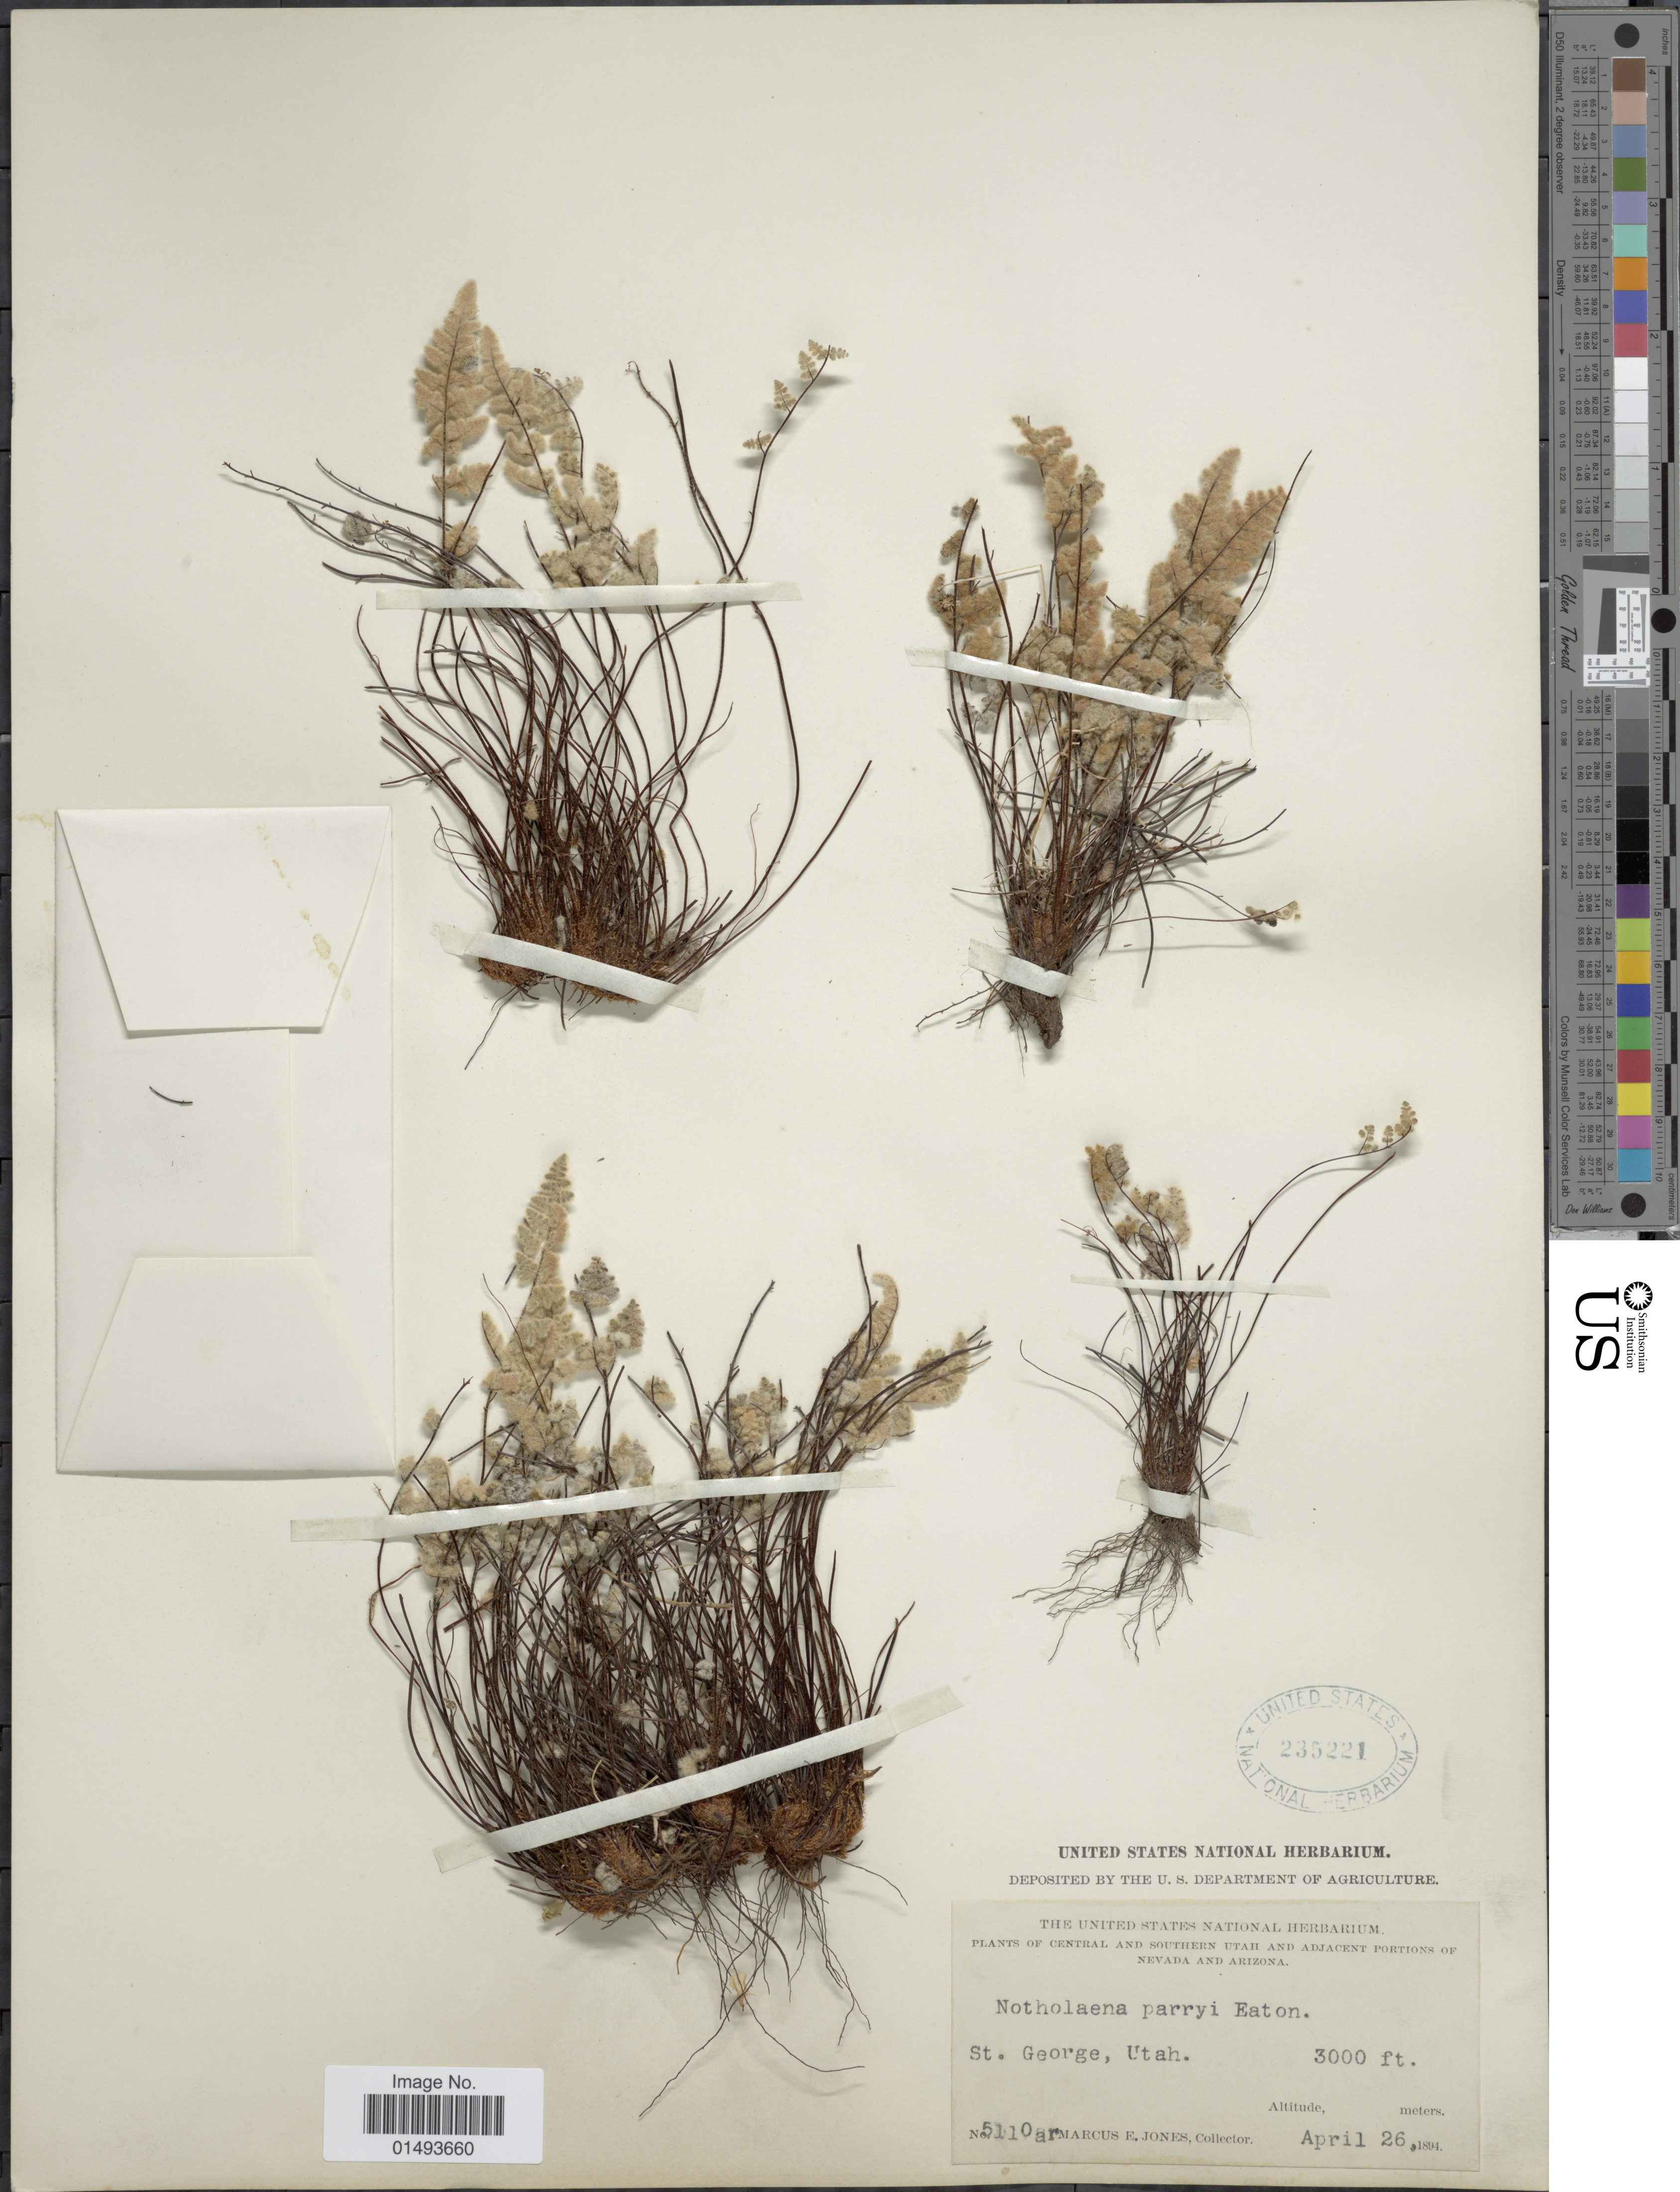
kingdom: Plantae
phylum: Tracheophyta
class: Polypodiopsida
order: Polypodiales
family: Pteridaceae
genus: Myriopteris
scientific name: Myriopteris parryi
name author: (D.C. Eaton) Grusz & Windham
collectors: M. E. Jones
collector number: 5110ar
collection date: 1894-04-26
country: United States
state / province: Utah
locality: Plants of Central and southern Utah and Adjacent portions of Nevada and Arizona, St. George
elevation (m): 914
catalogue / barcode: US 235221